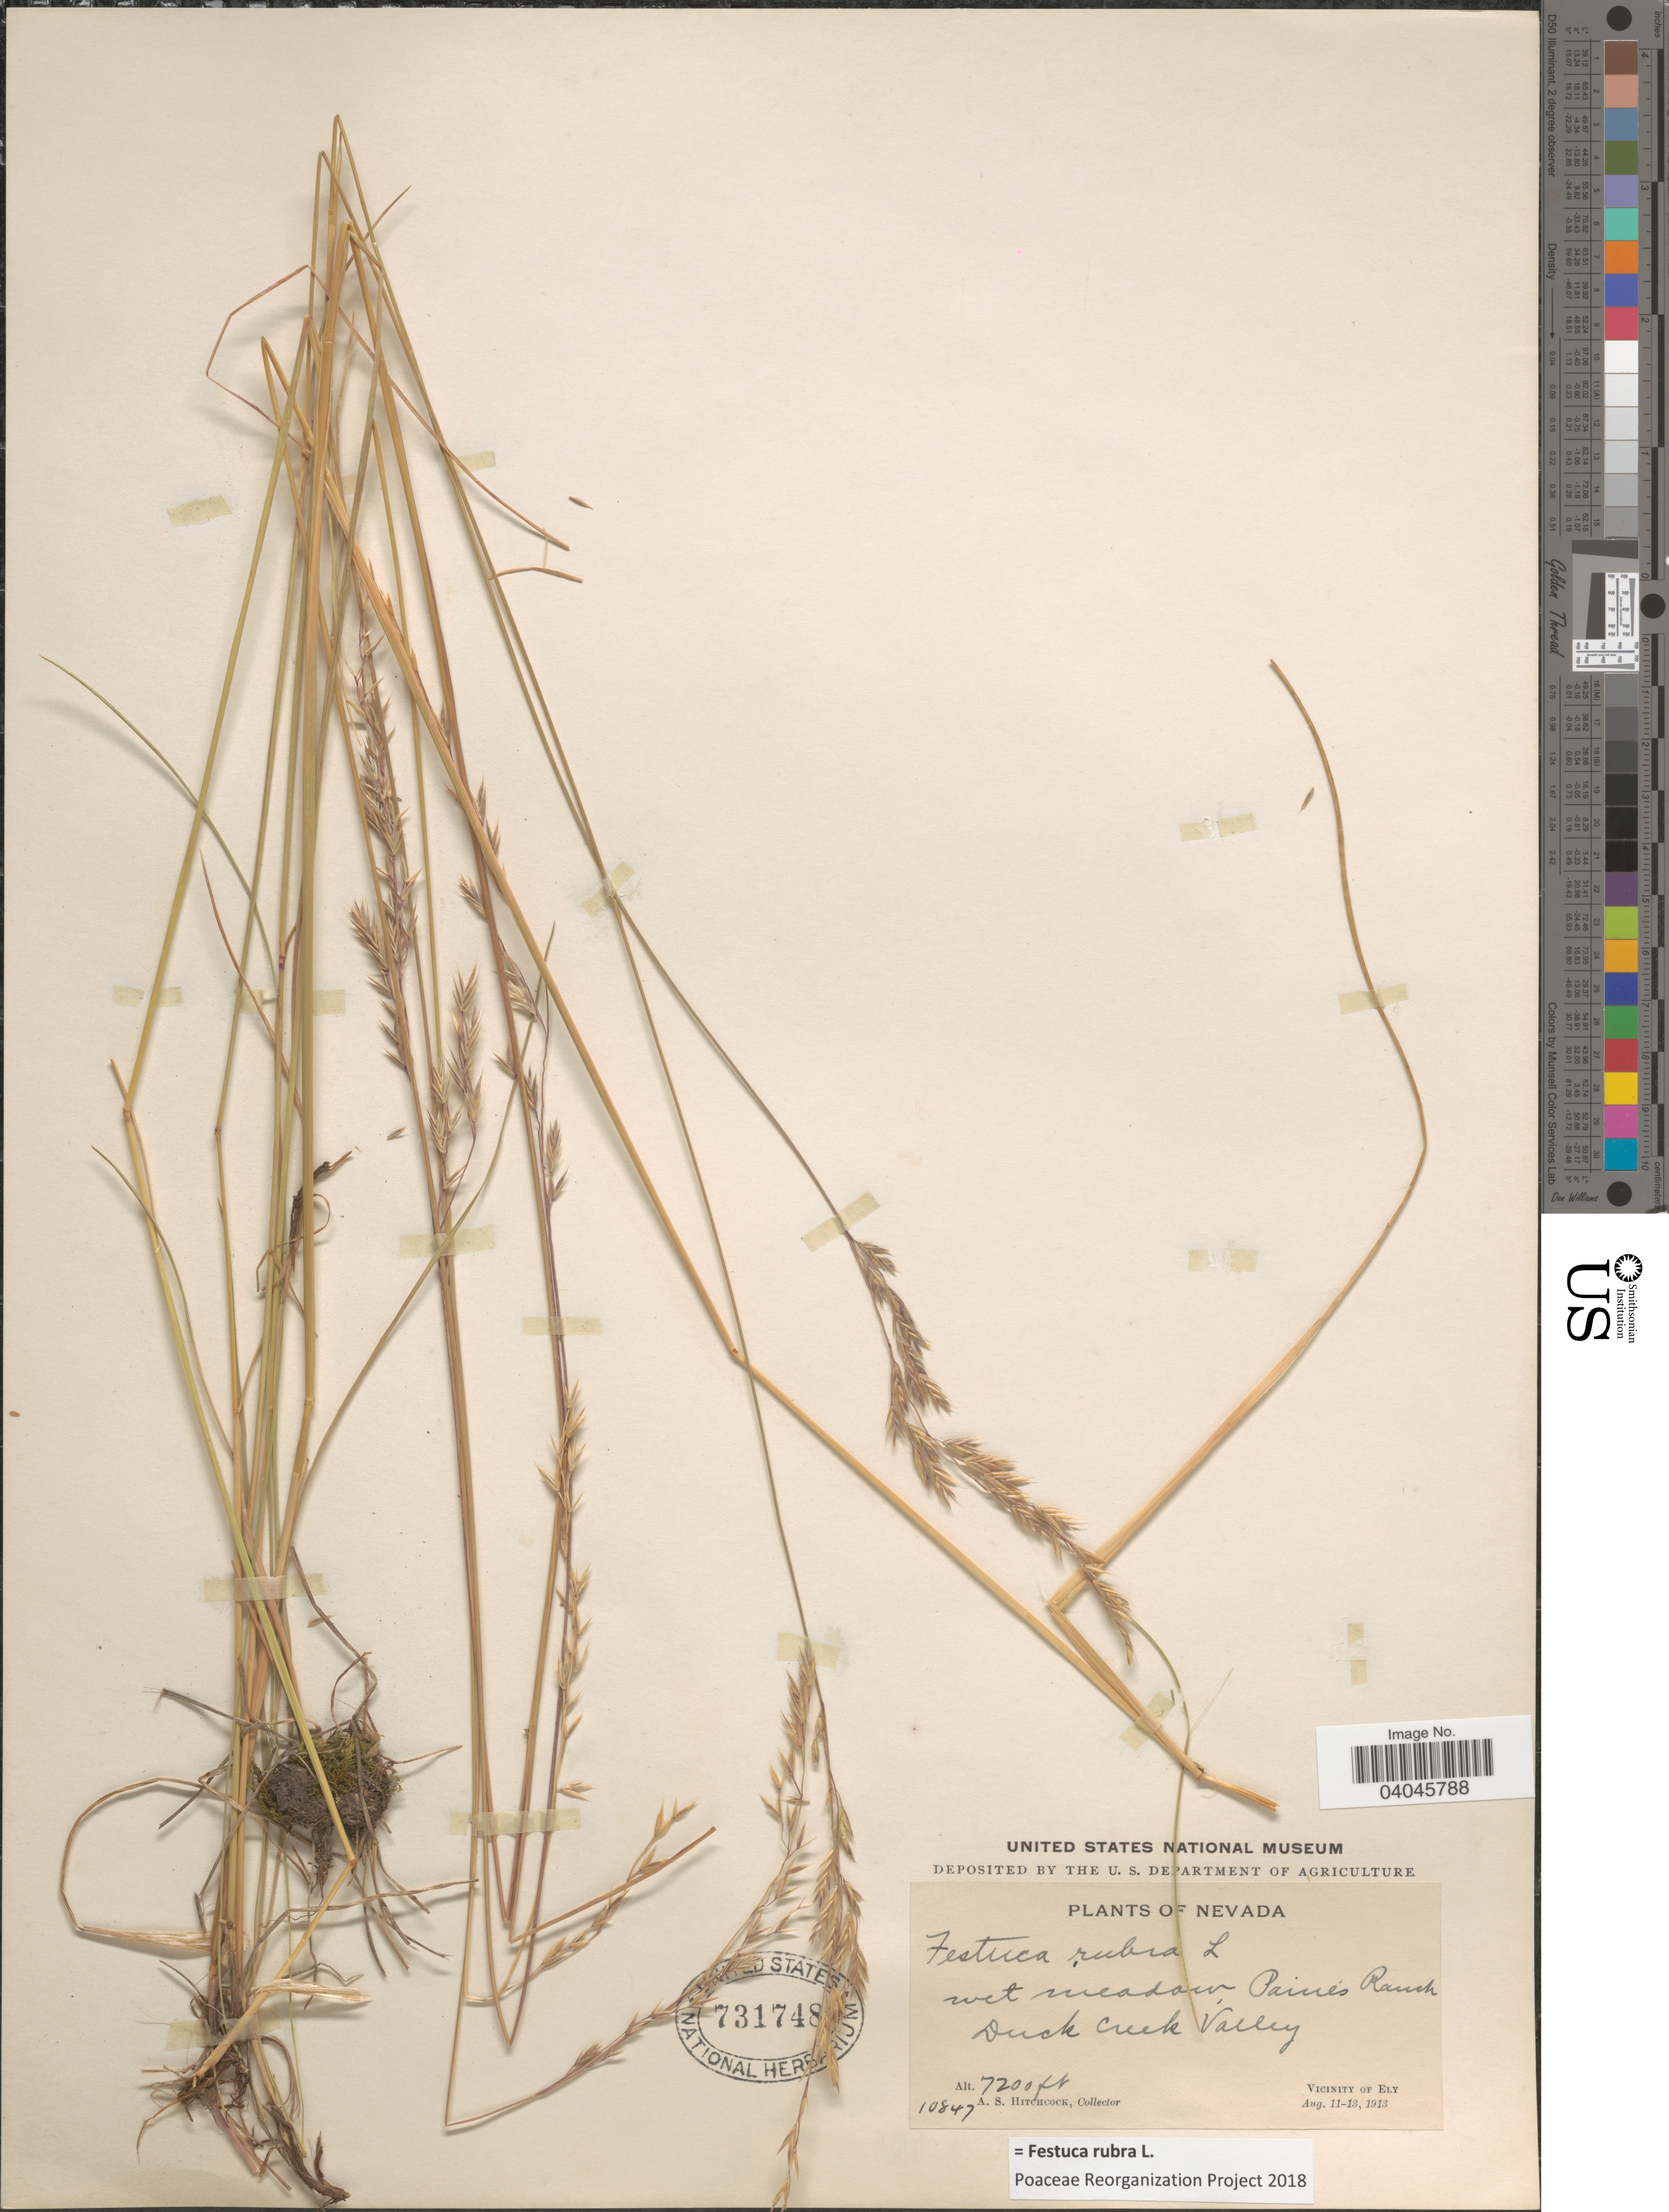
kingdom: Plantae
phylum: Tracheophyta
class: Liliopsida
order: Poales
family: Poaceae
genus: Festuca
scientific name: Festuca rubra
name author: L.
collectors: A. S. Hitchcock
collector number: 10847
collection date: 1913-08-11/1913-08-13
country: United States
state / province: Nevada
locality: Wet meadow Paines Ranch. Duck Creek Valley. Vicinity of Ely.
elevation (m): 2195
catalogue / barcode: US 731748